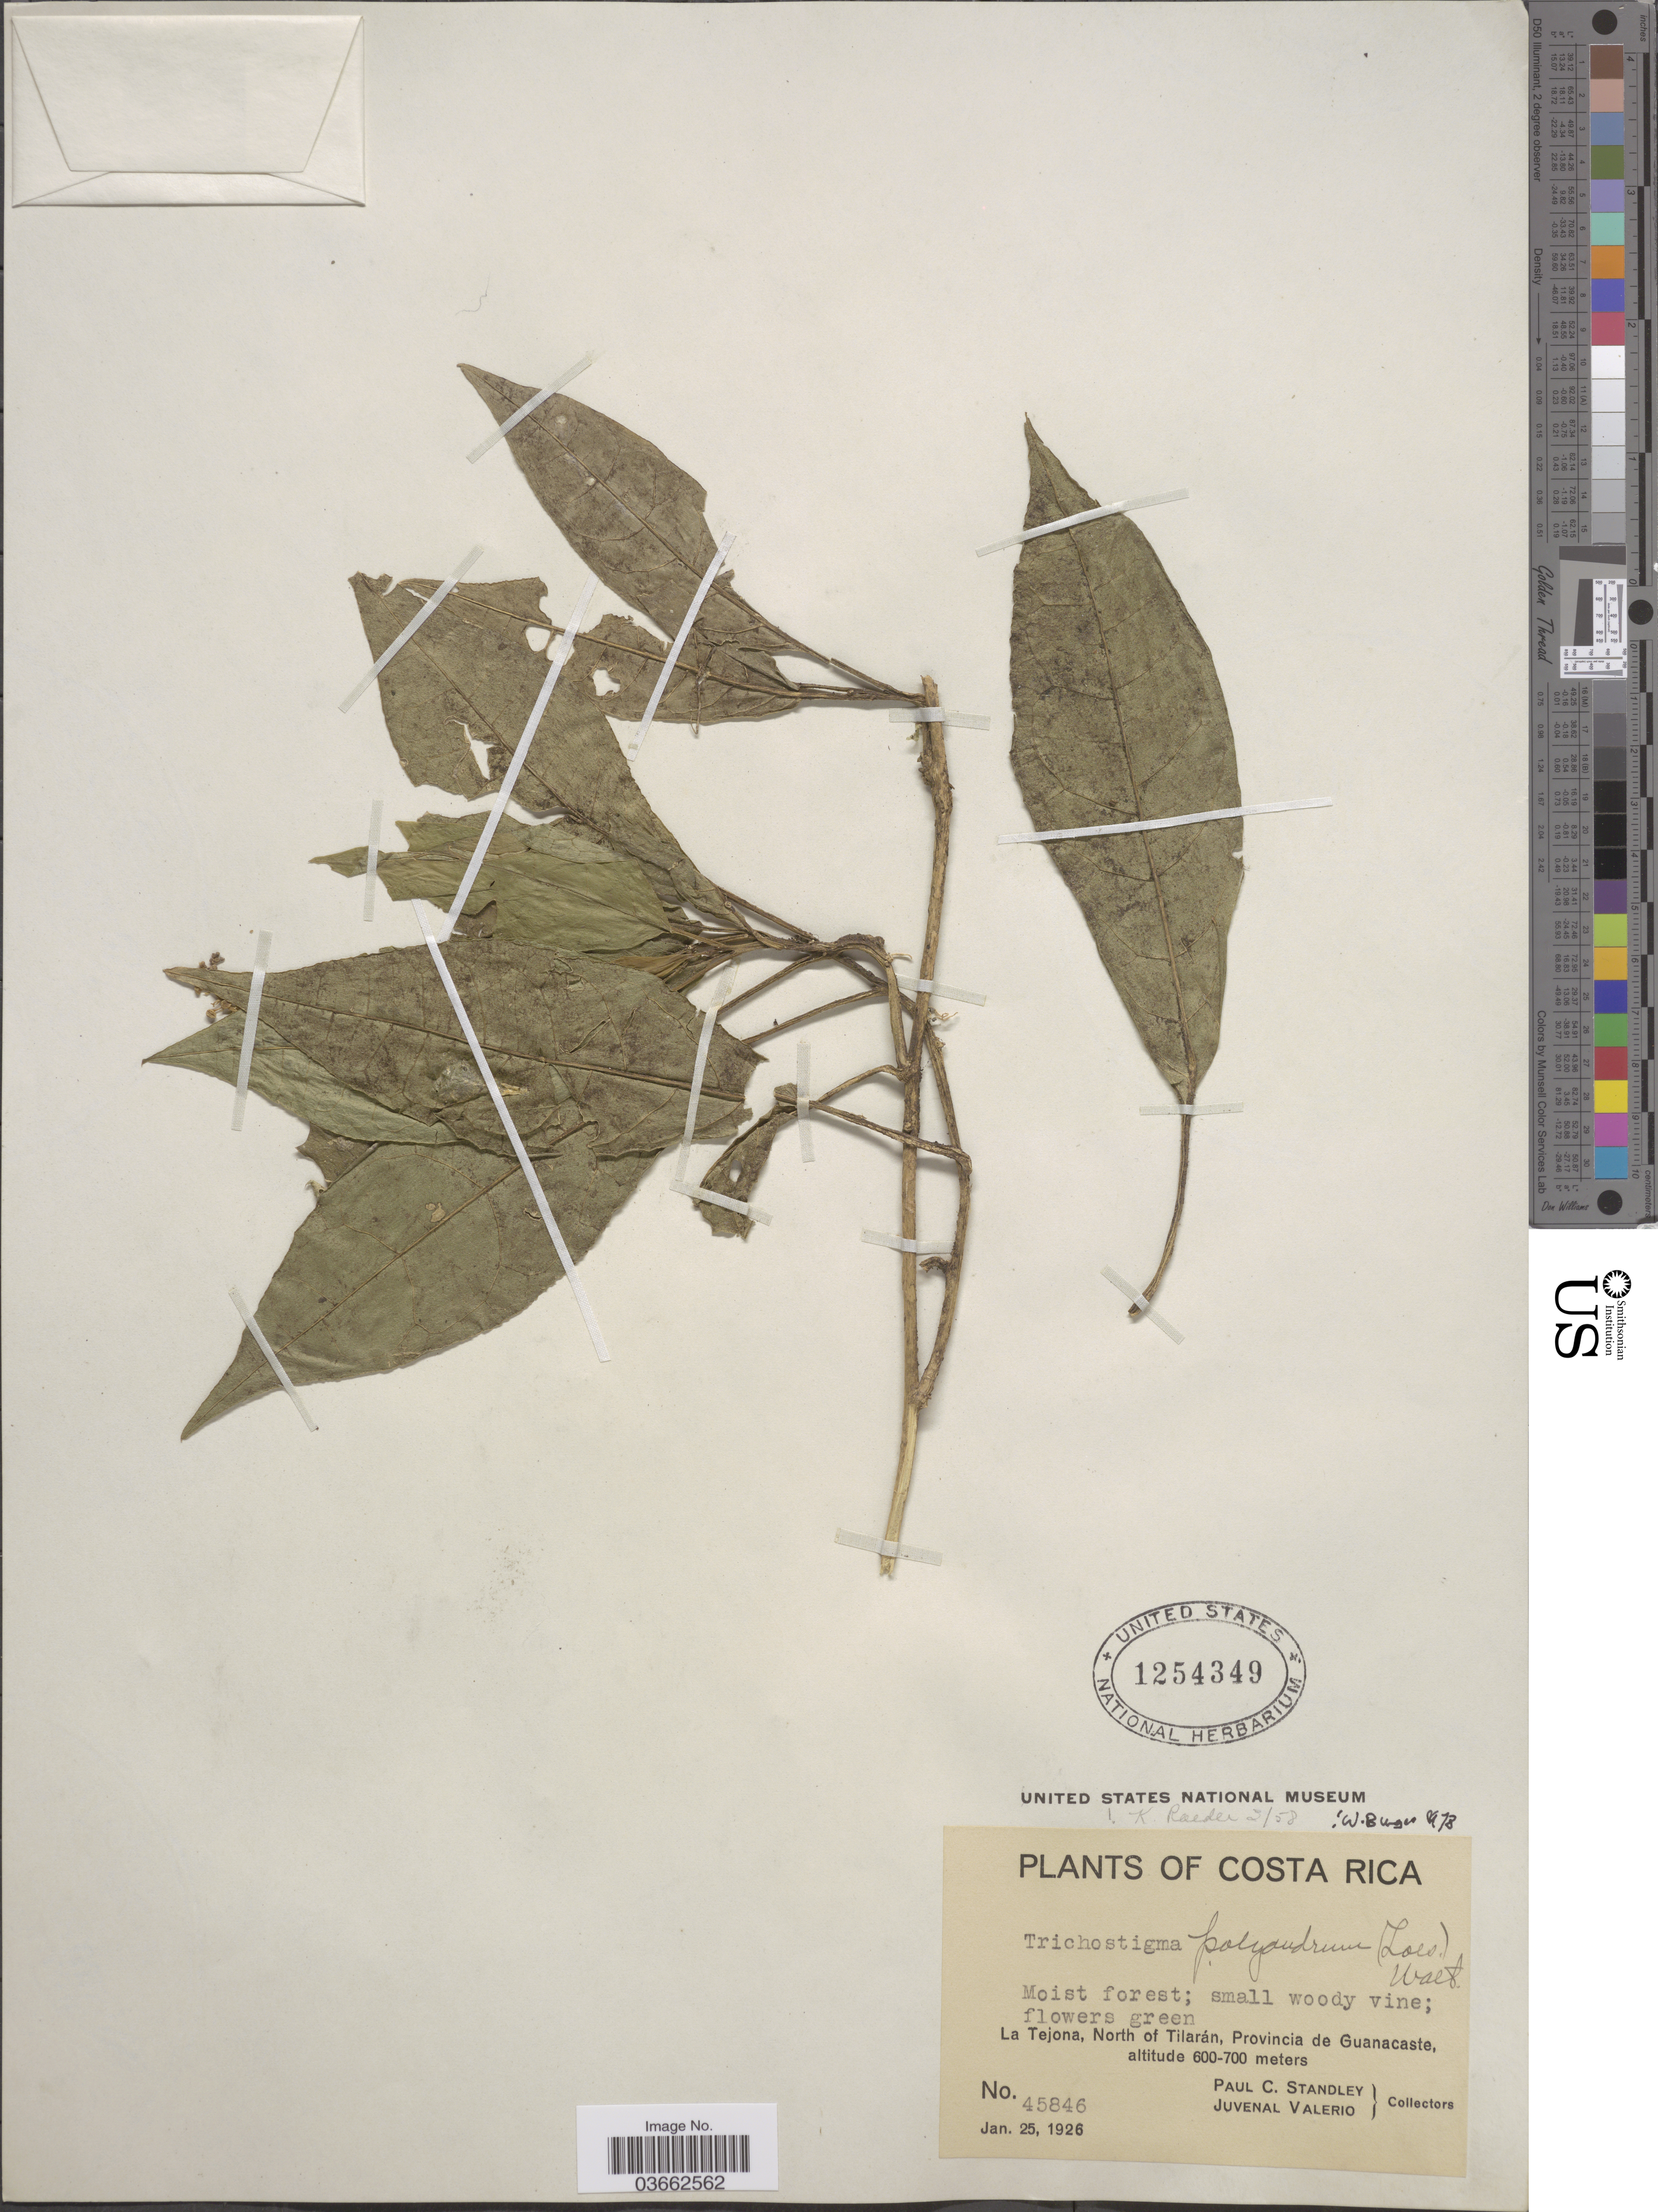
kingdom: Plantae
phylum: Tracheophyta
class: Magnoliopsida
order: Caryophyllales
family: Phytolaccaceae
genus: Trichostigma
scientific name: Trichostigma polyandrum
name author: (Loes.) H. Walter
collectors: P. C. Standley & J. Valerio R.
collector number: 45846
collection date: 1926-01-25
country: Costa Rica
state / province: Guanacaste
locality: La Tejona, North of Tilarán.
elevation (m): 600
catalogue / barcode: US 1254349